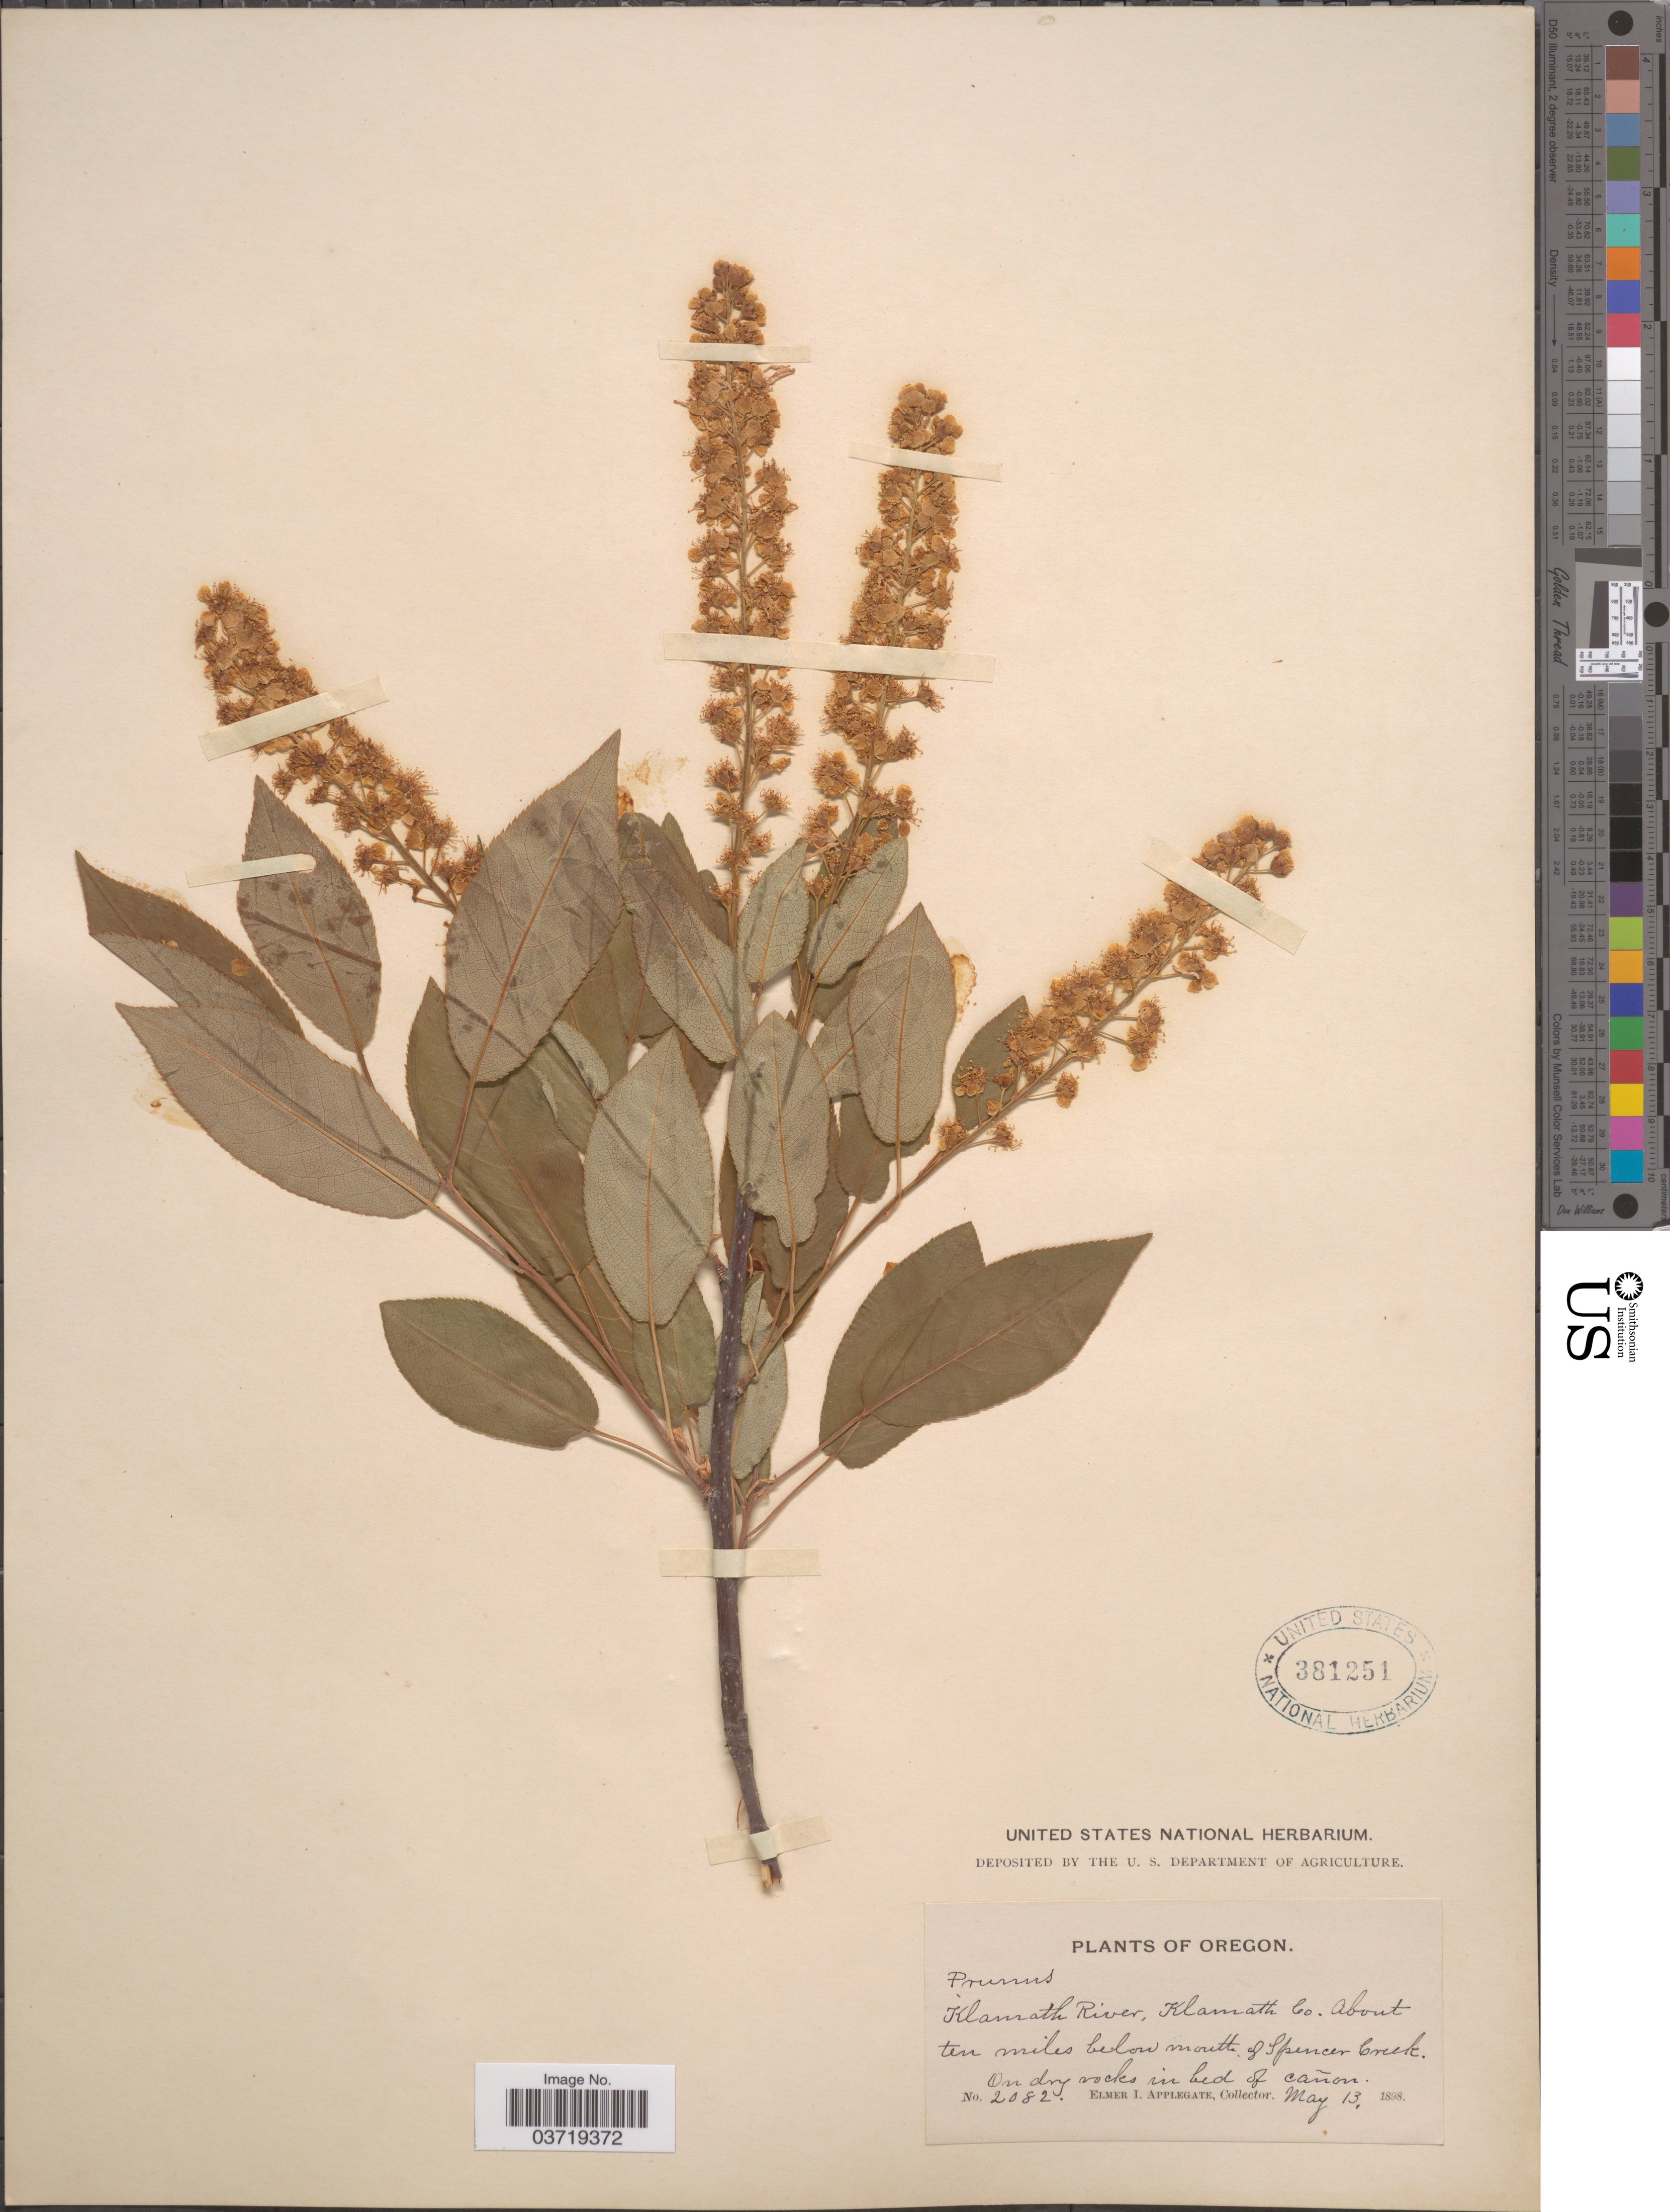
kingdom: Plantae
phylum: Tracheophyta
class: Magnoliopsida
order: Rosales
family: Rosaceae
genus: Prunus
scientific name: Prunus virginiana var. demissa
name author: (Nutt.) Torr.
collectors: E. I. Applegate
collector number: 2082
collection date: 1898-05-13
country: United States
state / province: Oregon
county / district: Klamath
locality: Klamath River, Klamath Co. About ten miles below mouth of Spencer Creek.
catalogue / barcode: US 381251